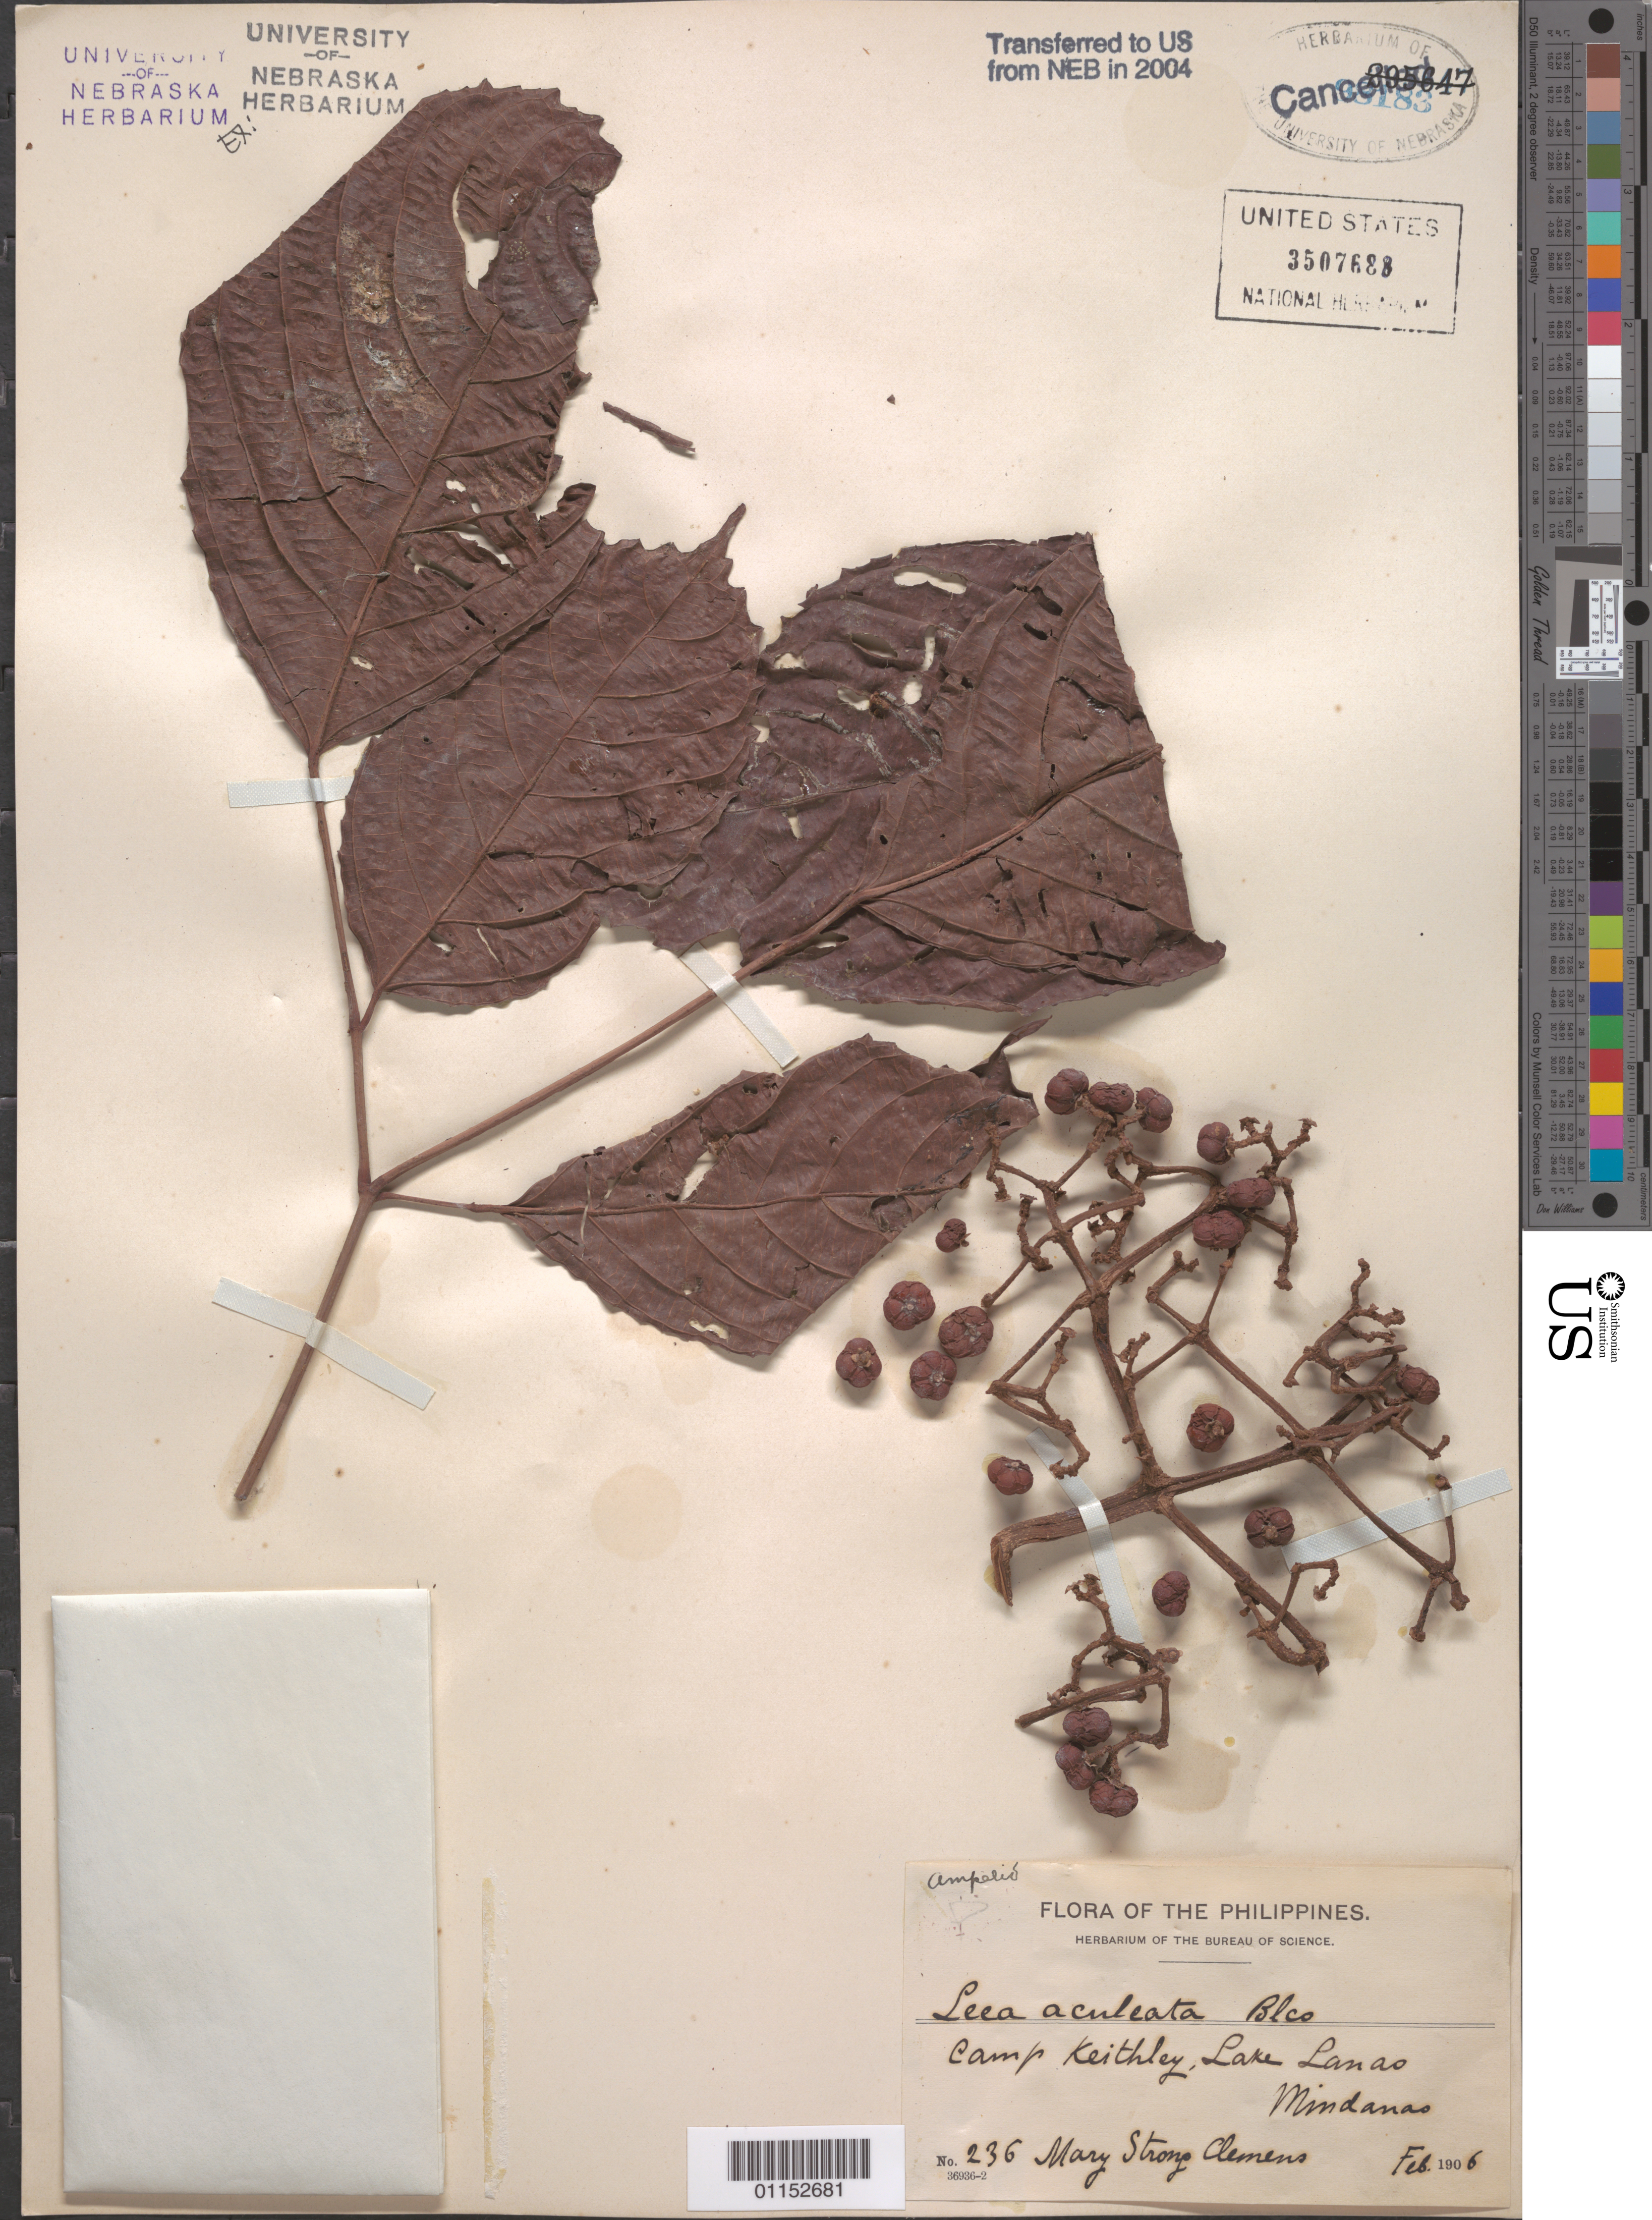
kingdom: Plantae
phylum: Tracheophyta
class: Magnoliopsida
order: Vitales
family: Vitaceae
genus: Leea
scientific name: Leea aculeata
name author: Blume ex Spreng.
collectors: M. S. Clemens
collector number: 236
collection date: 1906-02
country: Philippines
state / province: Muslim Mindanao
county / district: Lanao del Sur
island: Mindanao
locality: Camp Keithley, Lake Lanao.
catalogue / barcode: US 3507688